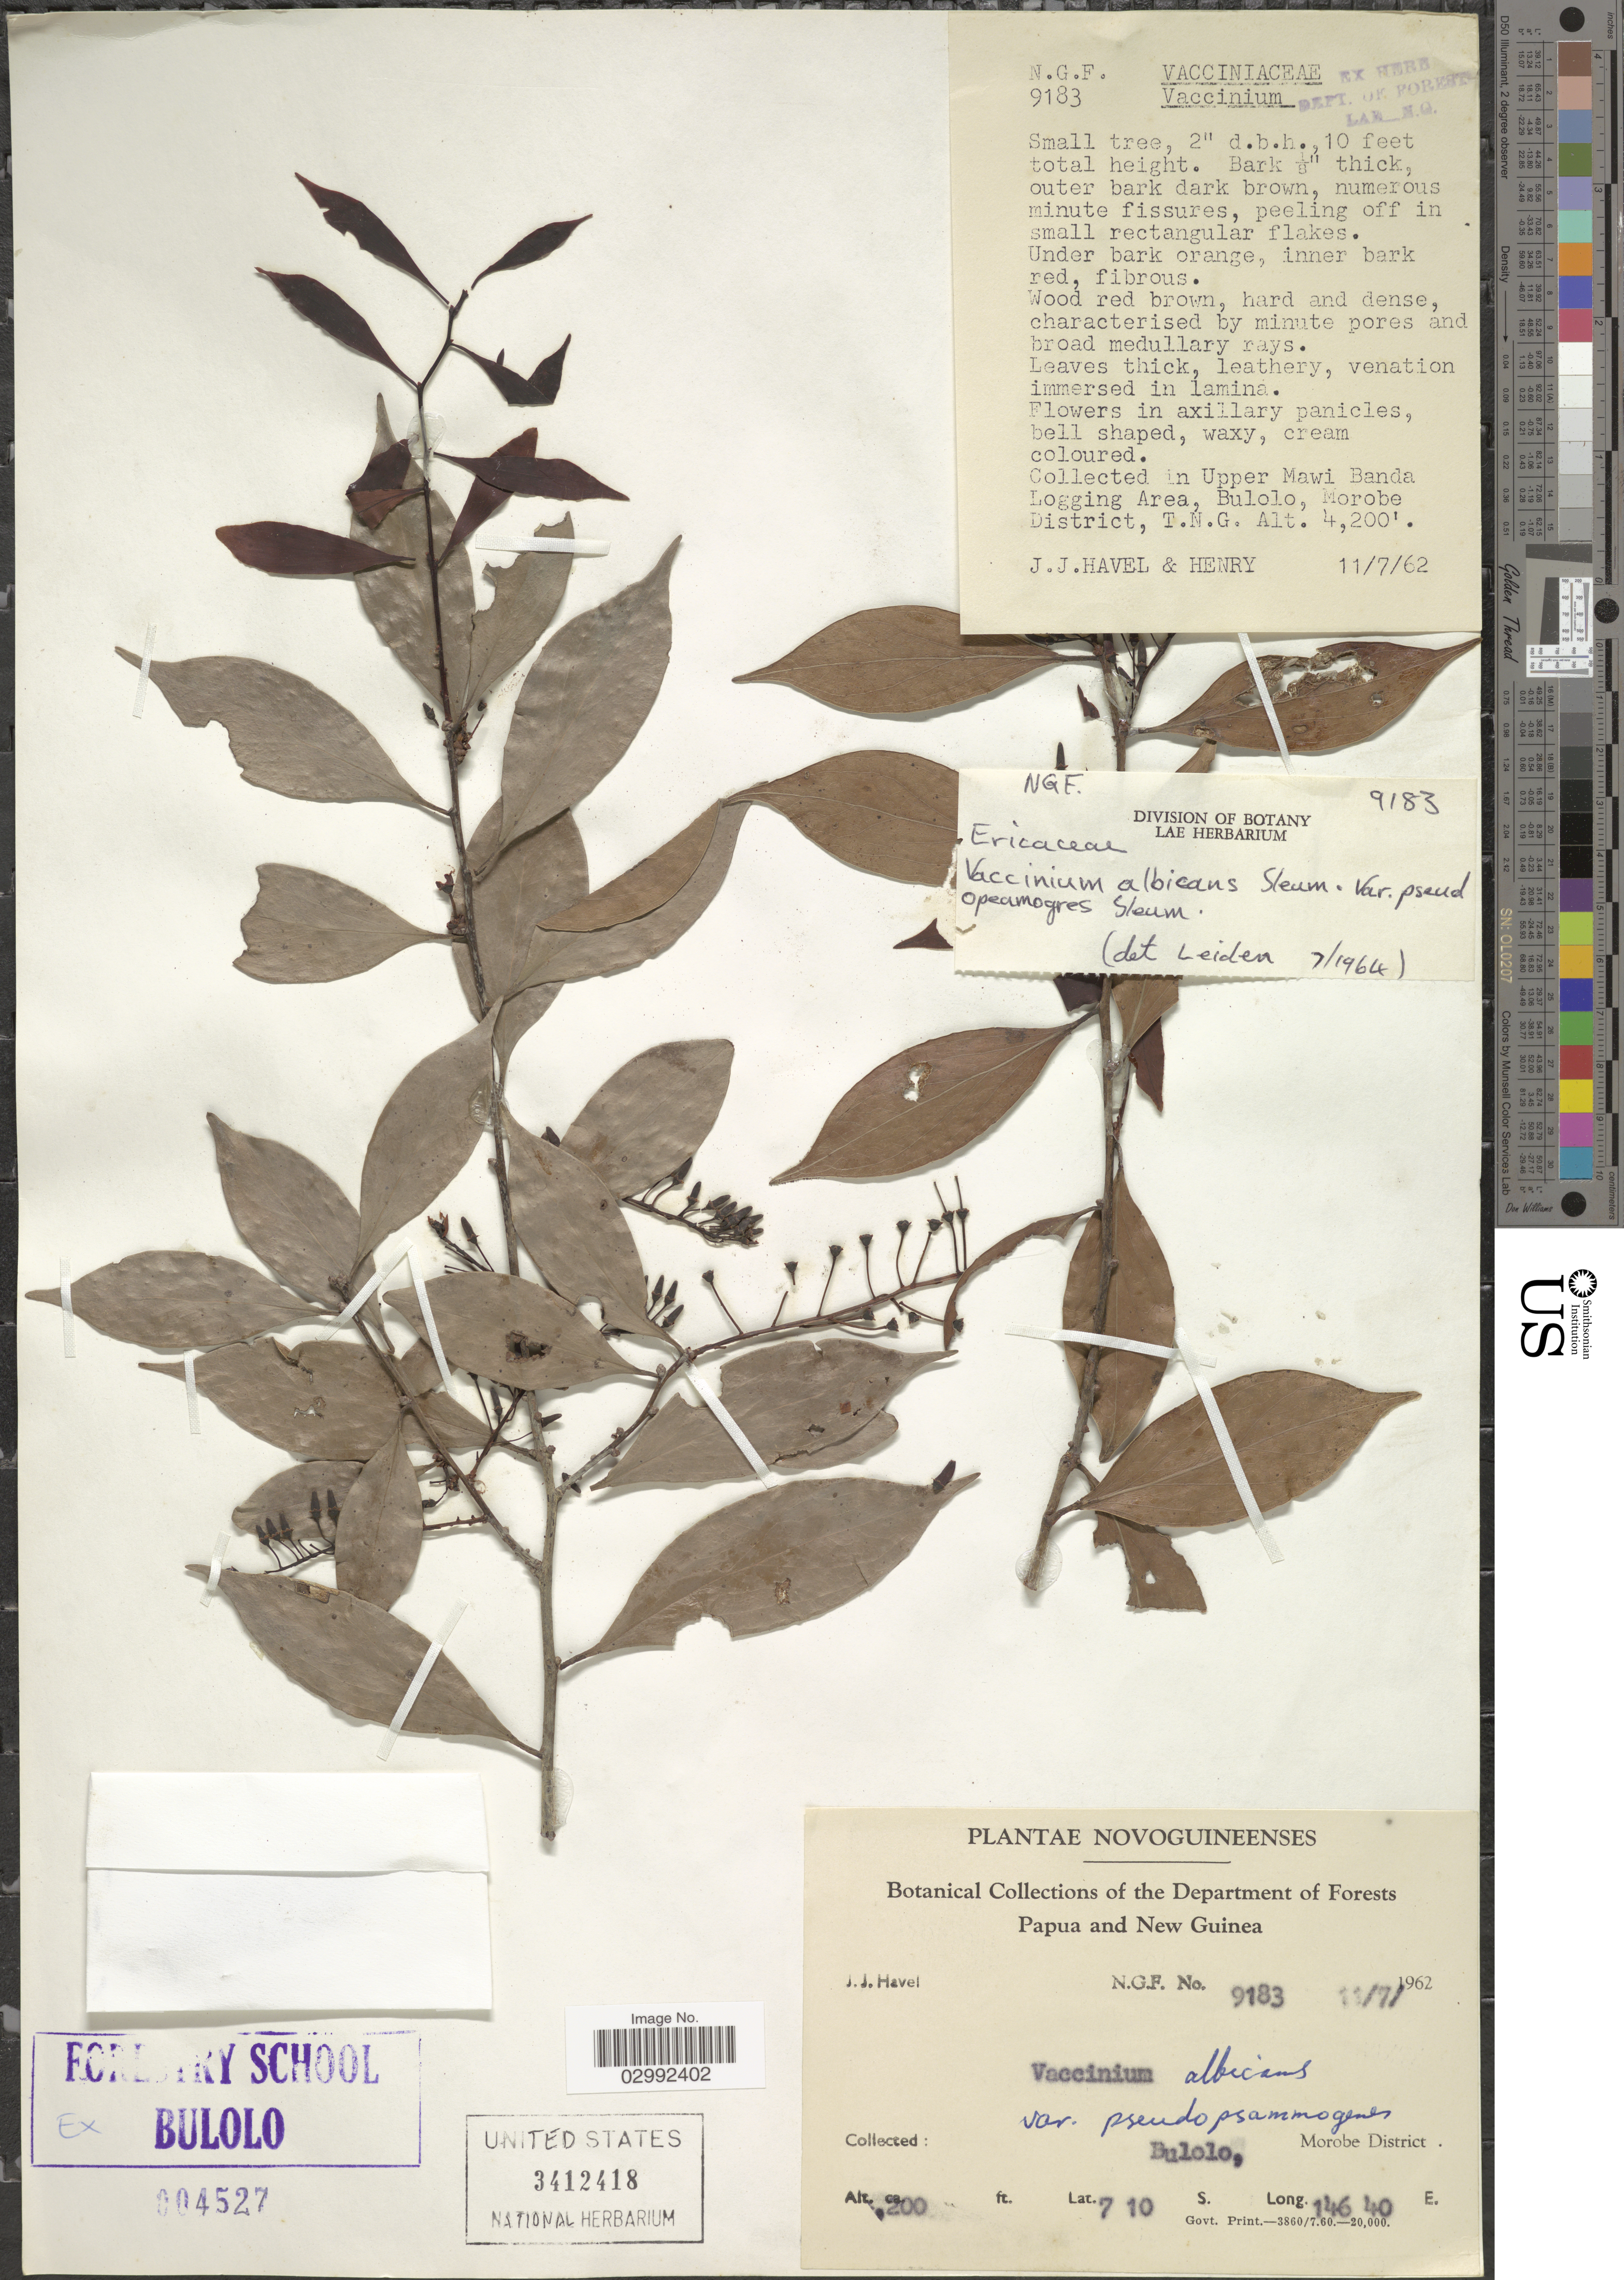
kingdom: Plantae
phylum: Tracheophyta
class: Magnoliopsida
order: Ericales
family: Ericaceae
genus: Vaccinium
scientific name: Vaccinium albicans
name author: Sleumer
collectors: J. Havel & -. Henry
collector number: N.G.F.9183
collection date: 1962-07-11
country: Papua New Guinea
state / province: Morobe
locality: In Upper Mawi Banda Logging Area, Bulolo, Morobe District, T.N.G. Novoguineenses.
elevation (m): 1280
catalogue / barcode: US 3412418